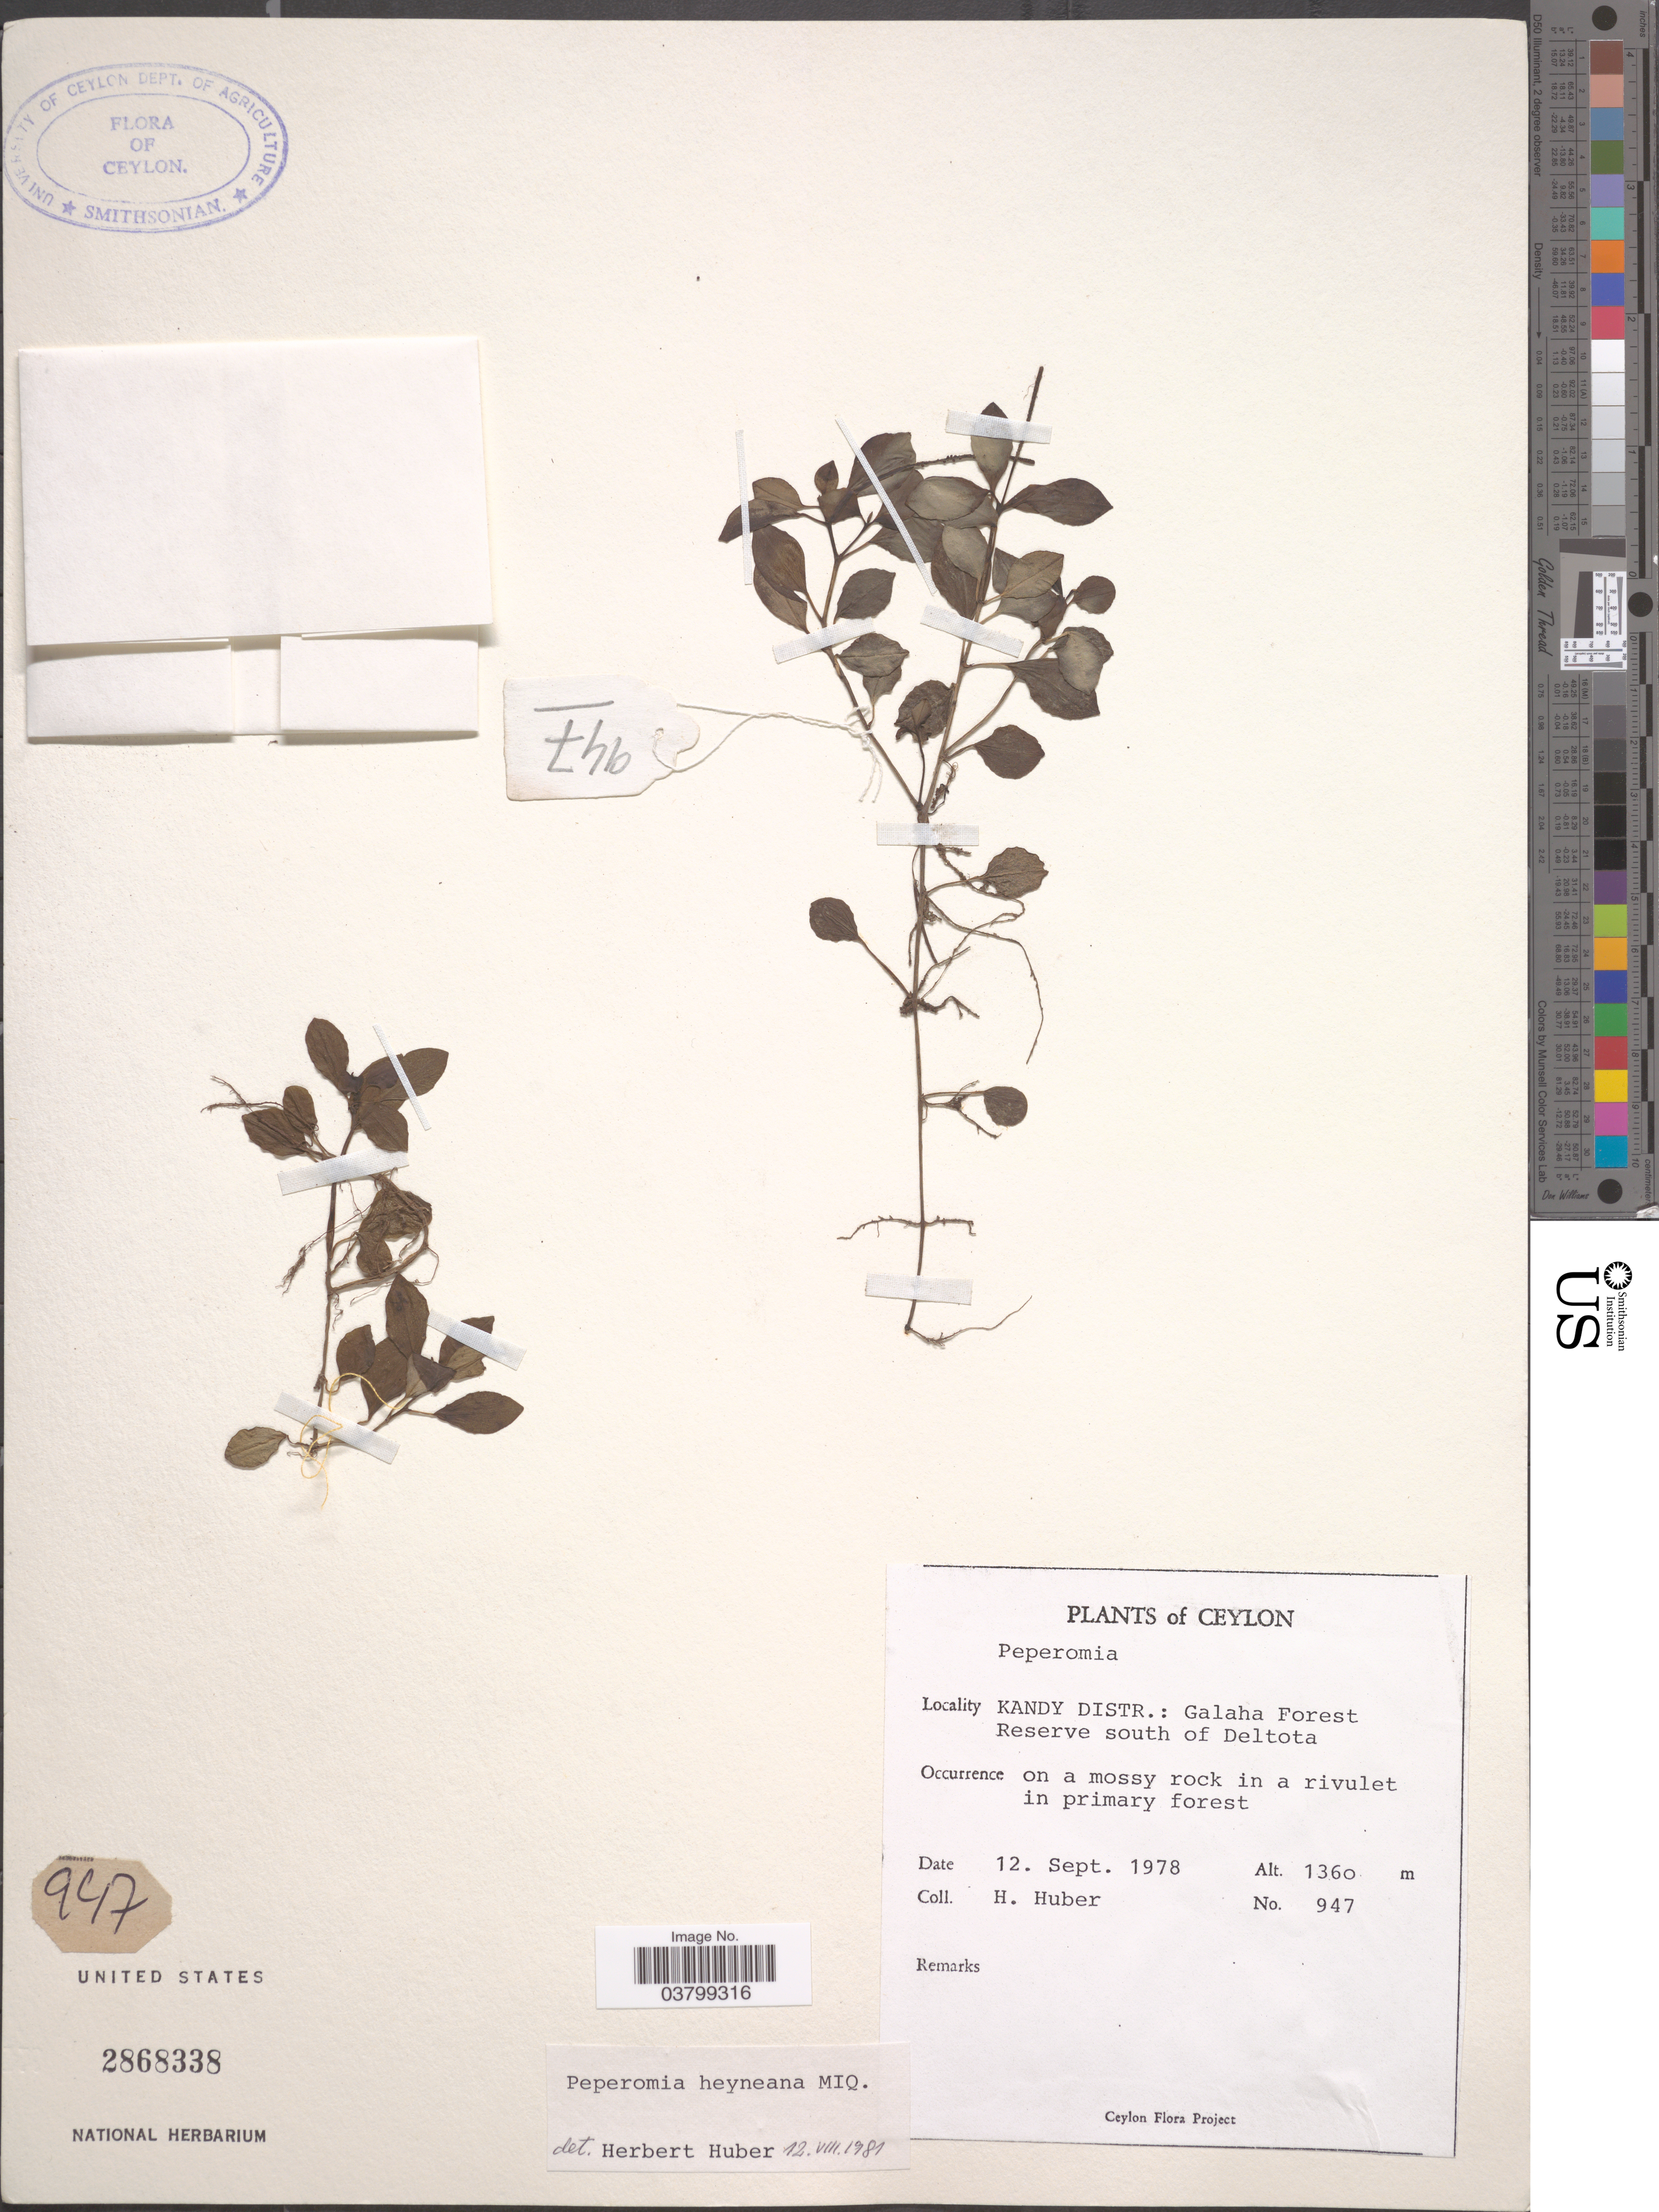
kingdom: Plantae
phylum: Tracheophyta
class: Magnoliopsida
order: Piperales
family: Piperaceae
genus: Peperomia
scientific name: Peperomia heyneana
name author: Miq.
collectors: H. Huber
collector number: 947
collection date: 1978-09-12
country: Sri Lanka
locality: Ceylon. Kandy Distr.: Galaha Forest Reserve south of Deltota.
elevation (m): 1360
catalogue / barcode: US 2868338